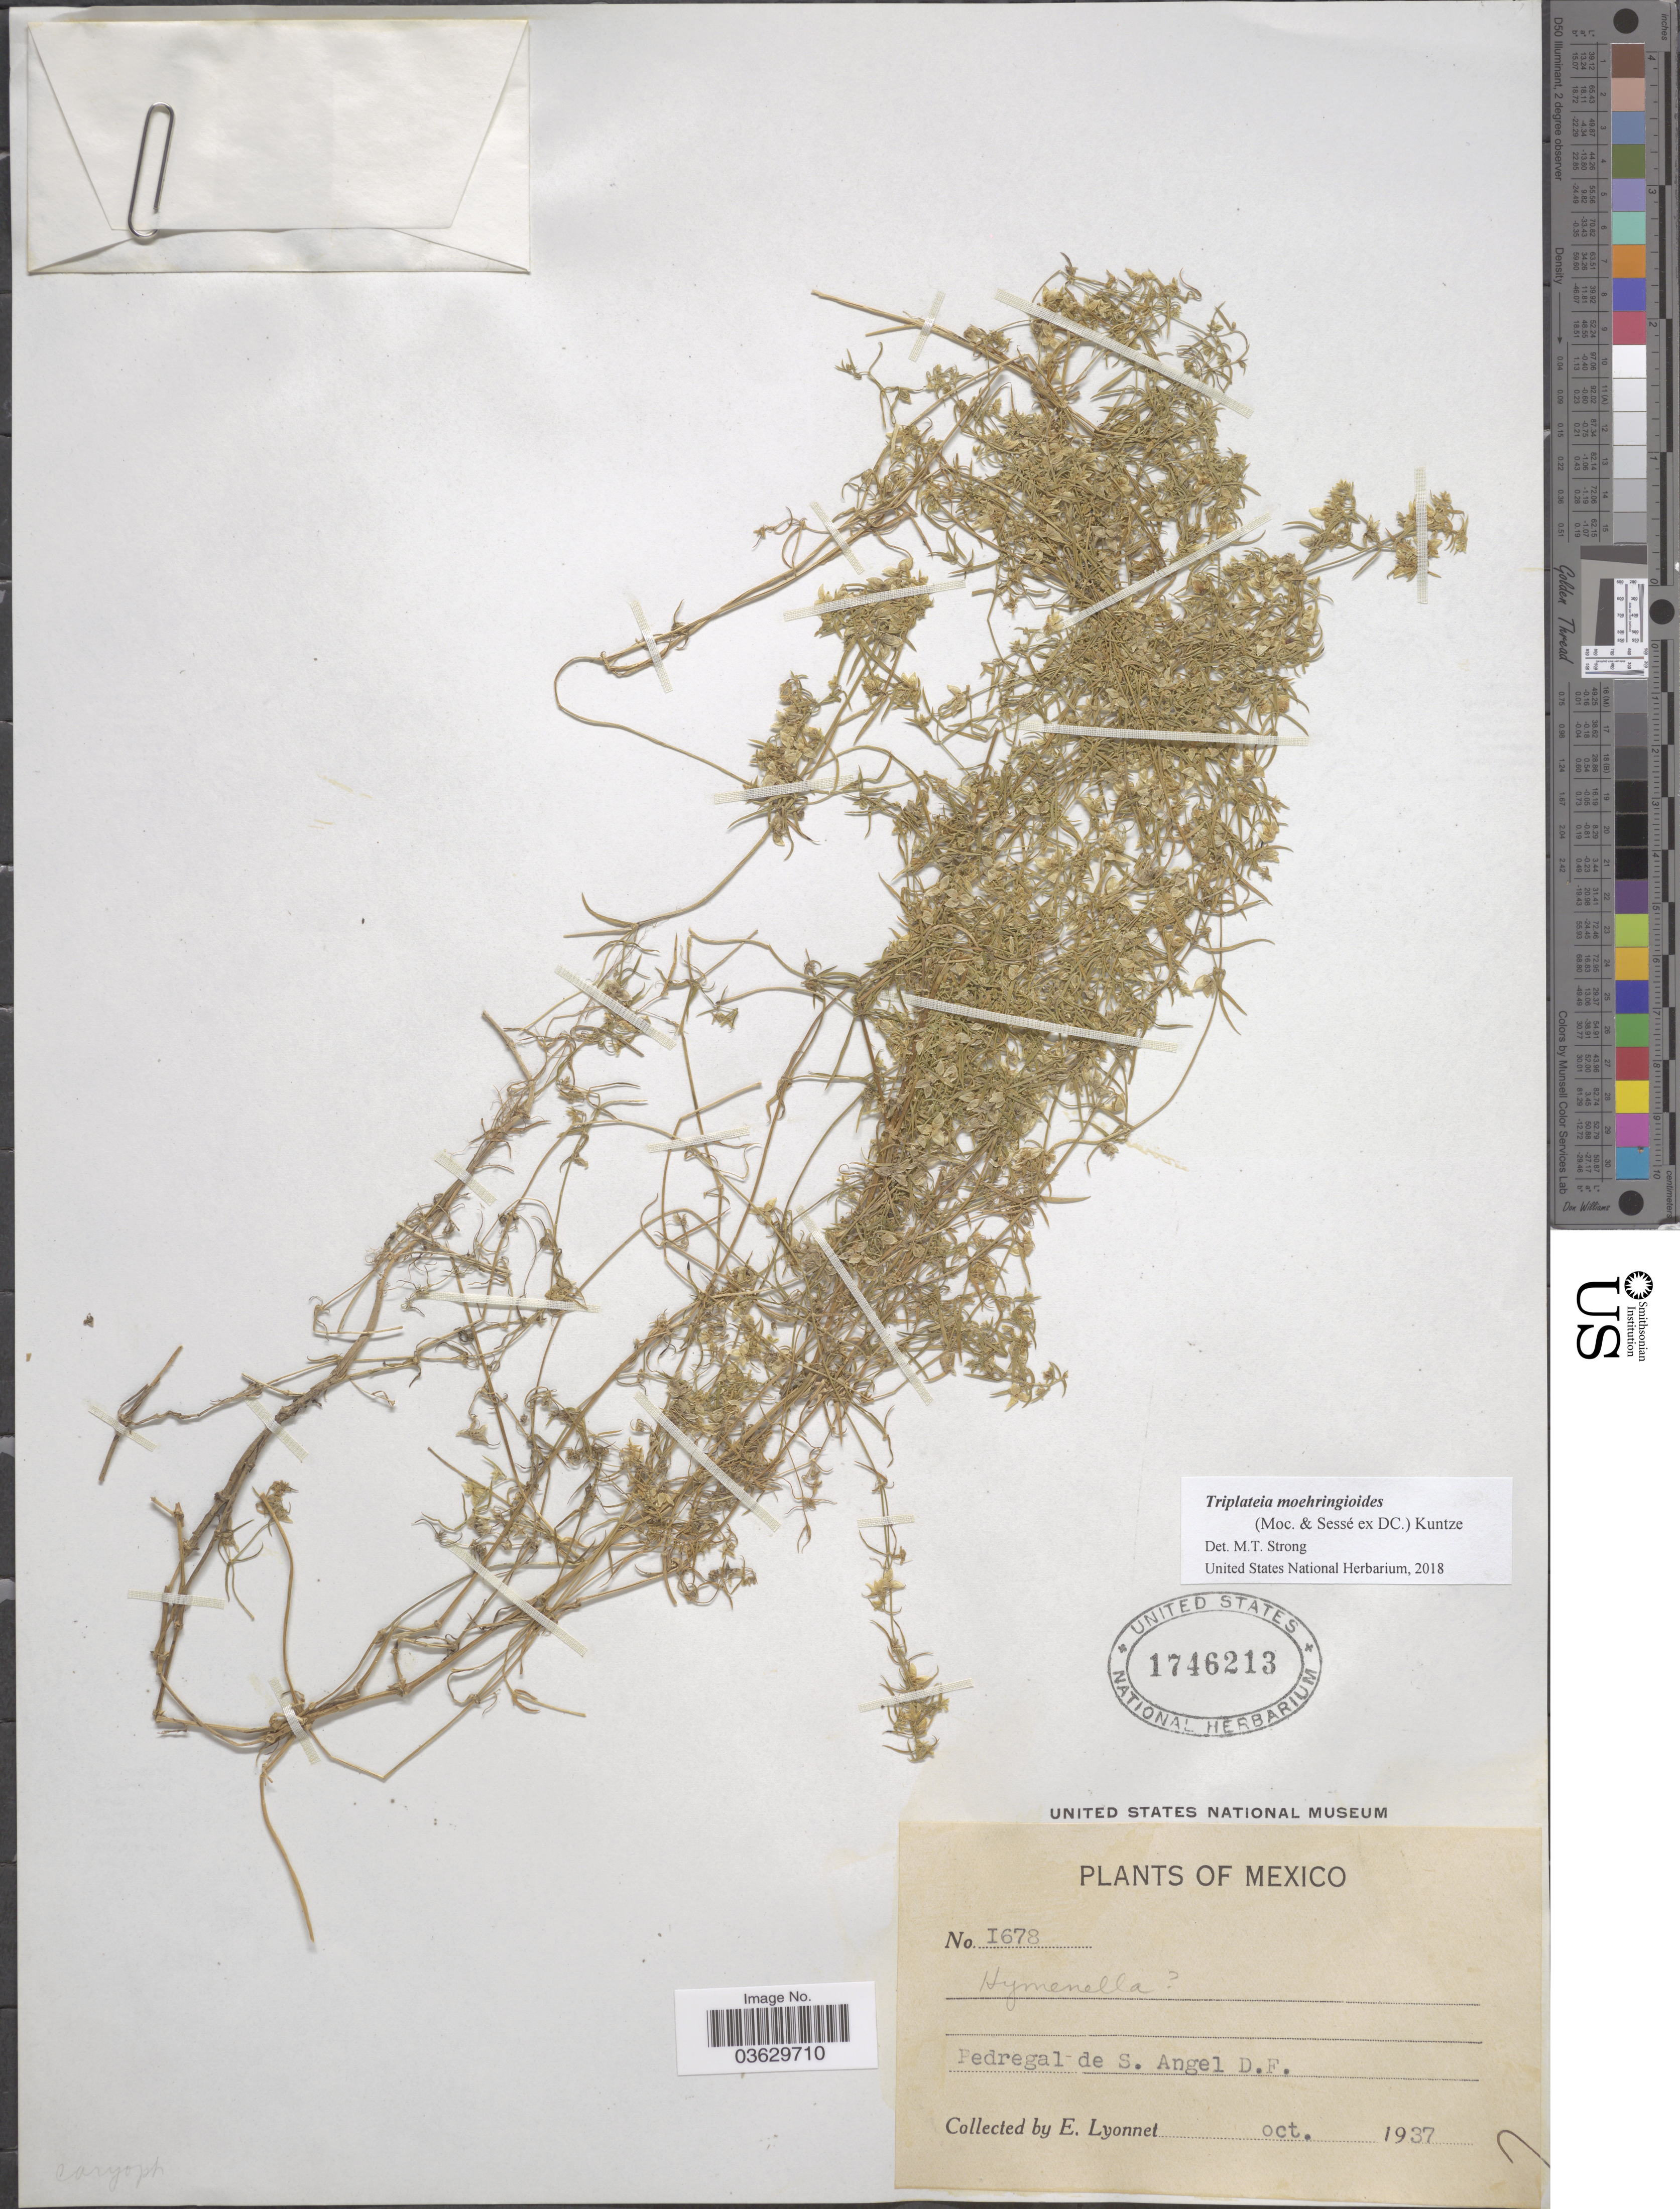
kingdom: Plantae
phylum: Tracheophyta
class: Magnoliopsida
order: Caryophyllales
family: Caryophyllaceae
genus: Triplateia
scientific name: Triplateia moehringiodes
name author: (DC.) Kuntze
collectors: E. Lyonnet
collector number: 1678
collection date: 1937-10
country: Mexico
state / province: Distrito Federal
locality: Pedregal de S. Angel.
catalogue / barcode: US 1746213